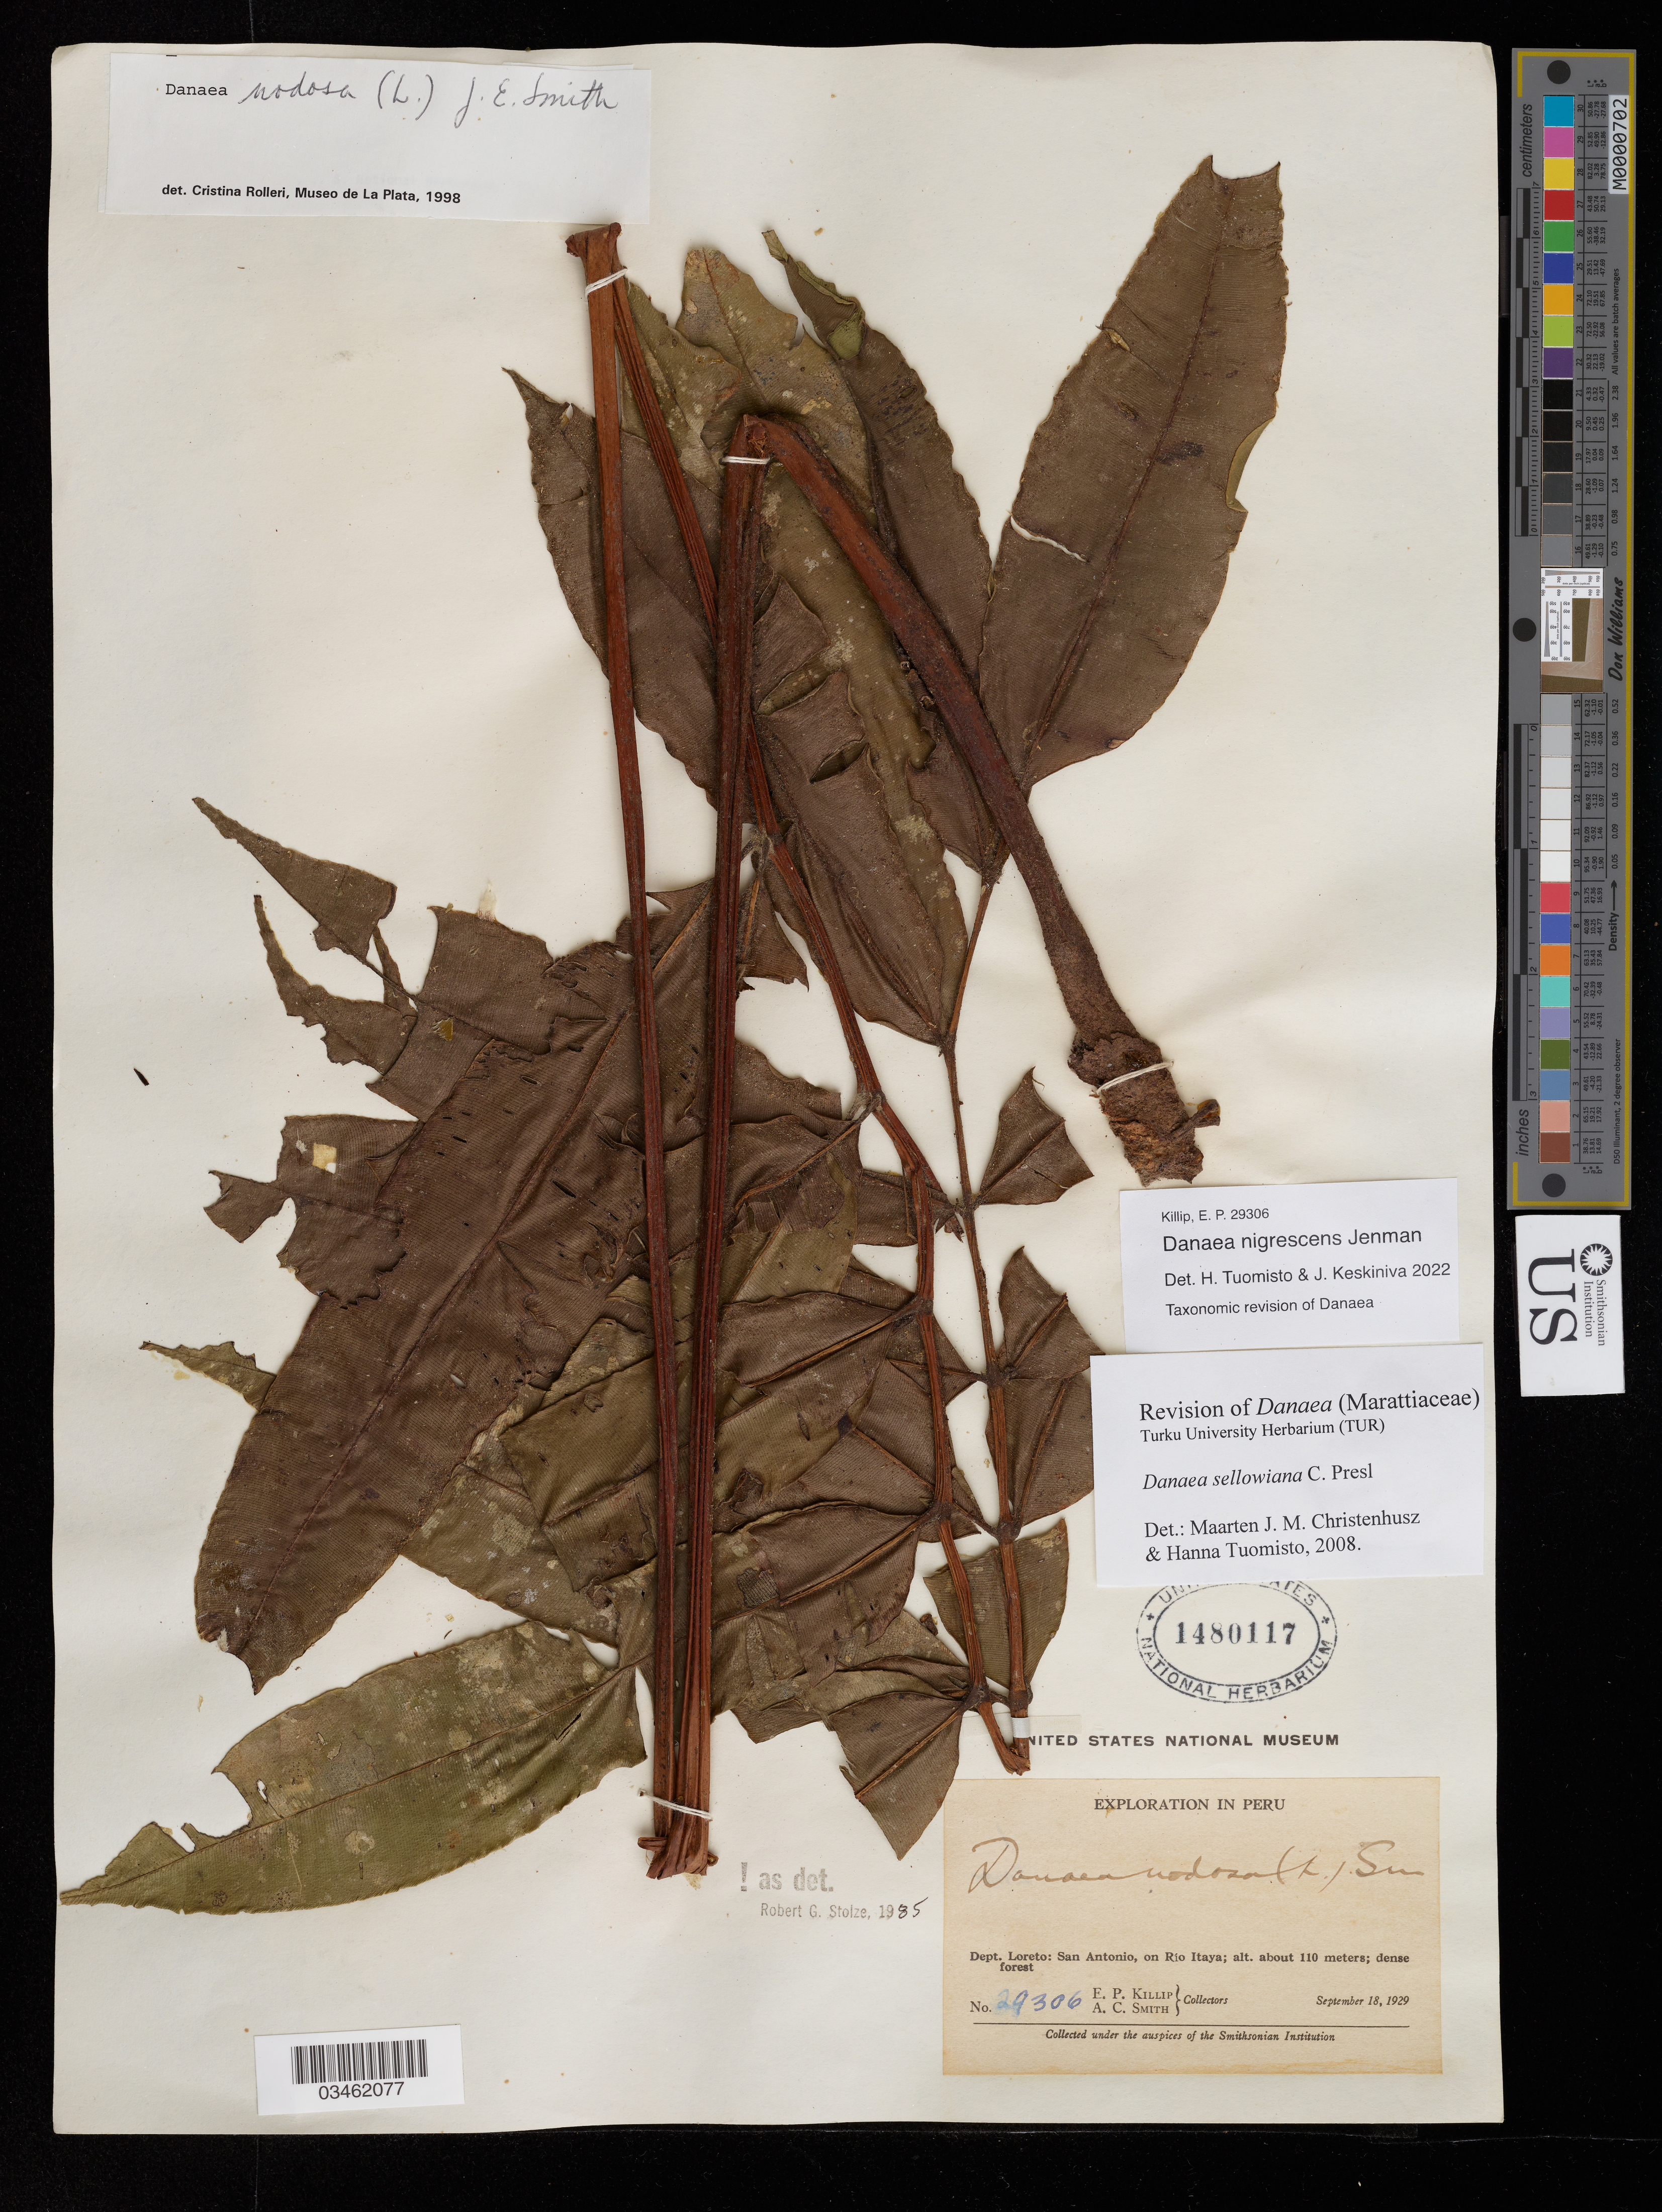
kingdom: Plantae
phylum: Tracheophyta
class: Polypodiopsida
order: Marattiales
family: Marattiaceae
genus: Danaea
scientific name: Danaea nigrescens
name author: Jenman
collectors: E. P. Killip & A. C. Smith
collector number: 29306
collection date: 1929-09-18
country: Peru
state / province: Loreto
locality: Exploration in Peru. Dept. Loreto: San Antonio, on Río Atayo.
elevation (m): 110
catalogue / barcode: US 1480117